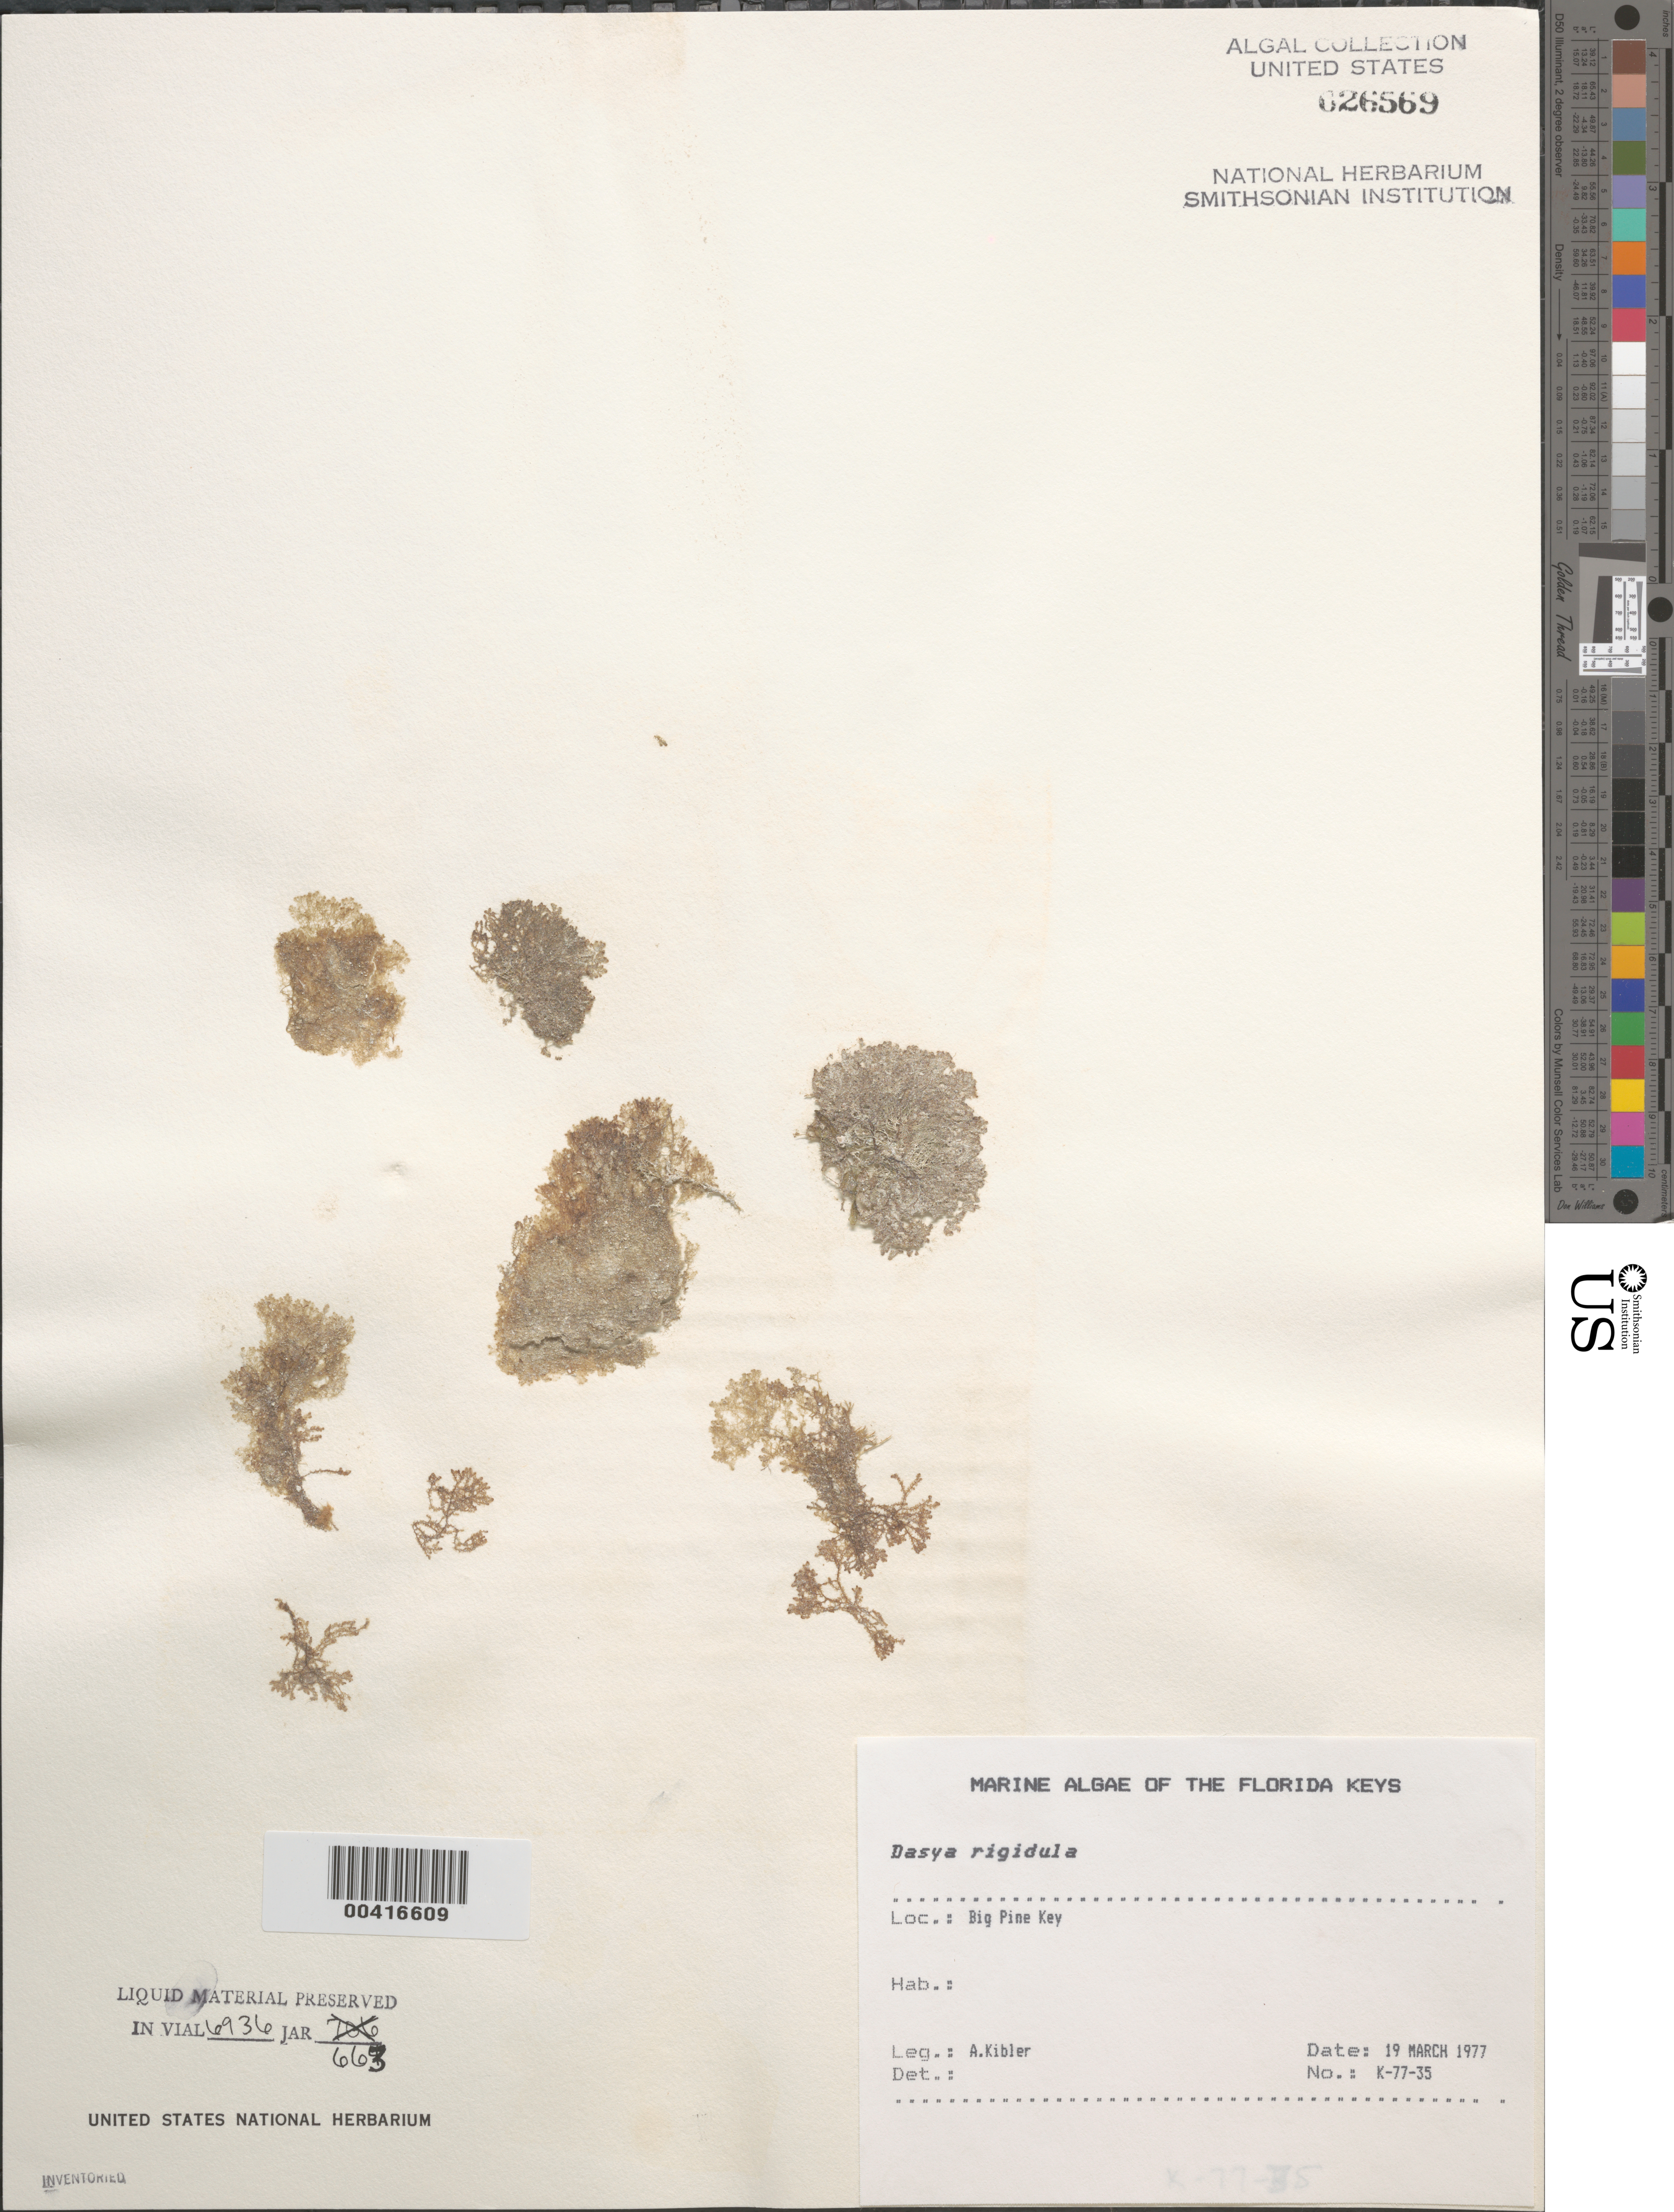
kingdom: Plantae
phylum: Rhodophyta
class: Florideophyceae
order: Ceramiales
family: Dasyaceae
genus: Dasya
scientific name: Dasya rigidula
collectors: A. Kibler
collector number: K-77-35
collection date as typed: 19 Mar 1977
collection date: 1977-03-19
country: United States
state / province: Florida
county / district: Monroe County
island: Big Pine Key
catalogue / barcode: US 26569